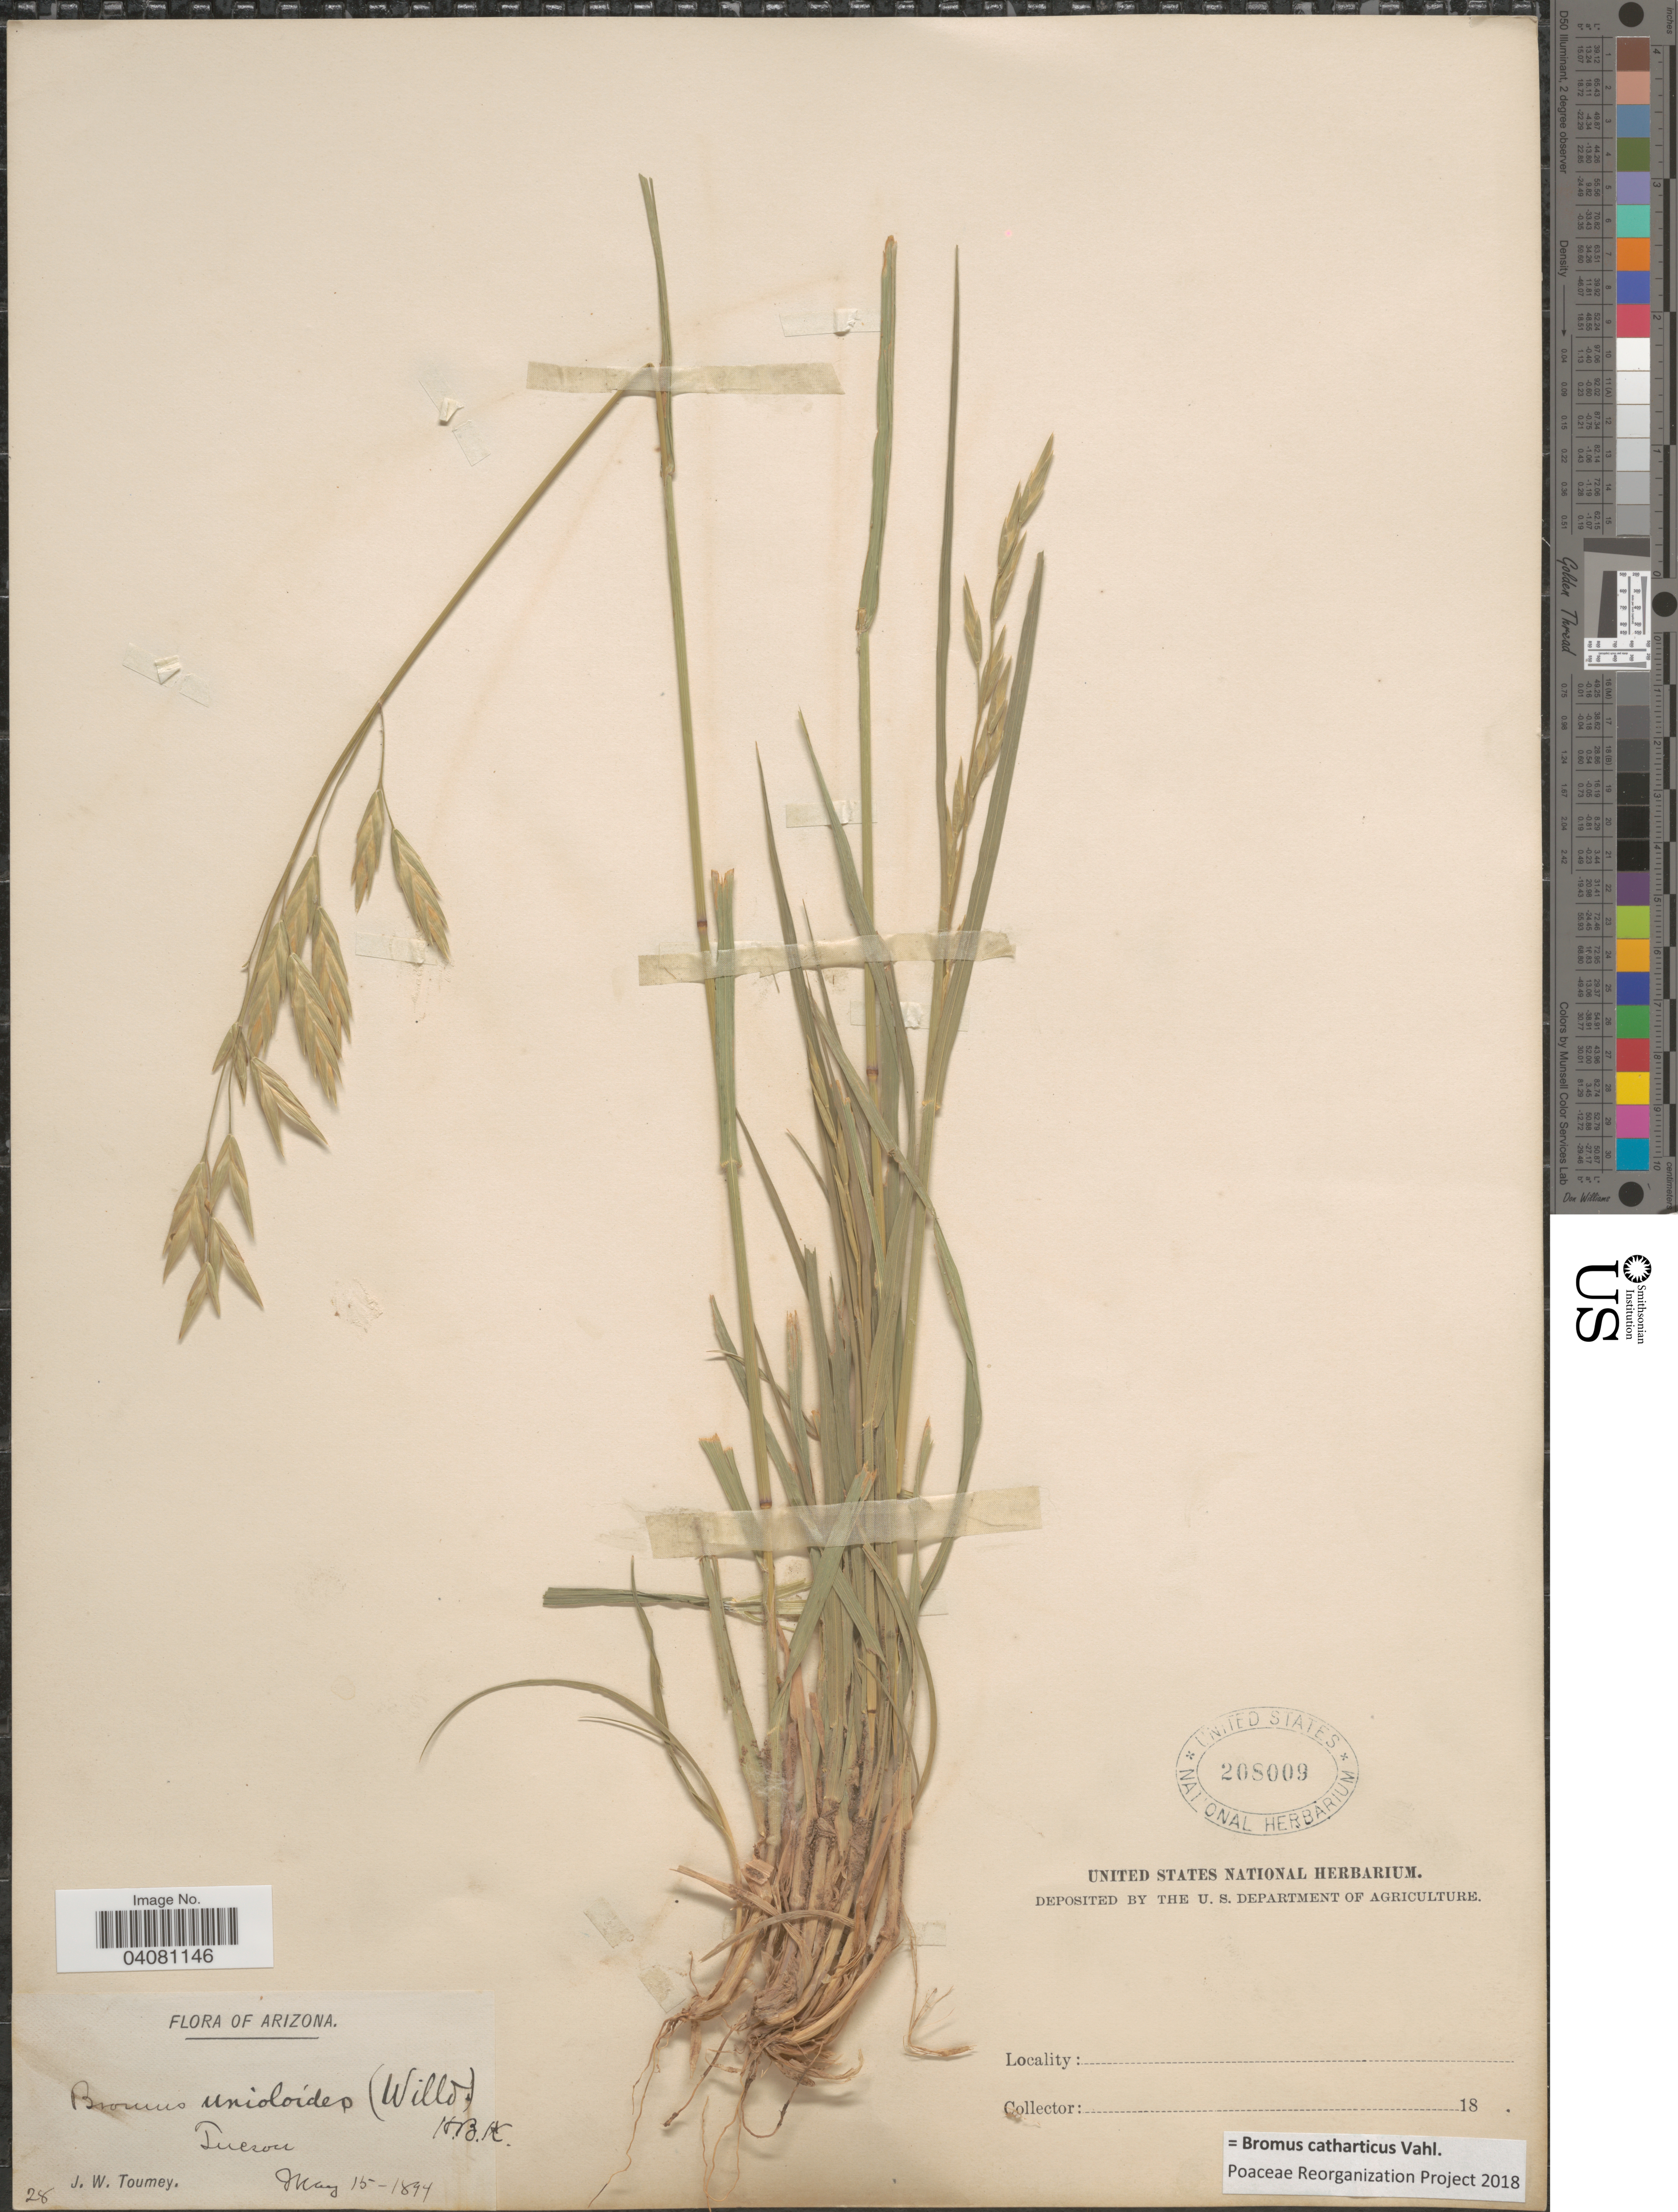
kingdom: Plantae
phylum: Tracheophyta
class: Liliopsida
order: Poales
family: Poaceae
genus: Bromus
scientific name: Bromus catharticus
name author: Vahl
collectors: J. W. Toumey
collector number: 28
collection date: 1894-05-15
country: United States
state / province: Arizona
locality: Tucson.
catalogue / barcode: US 208009